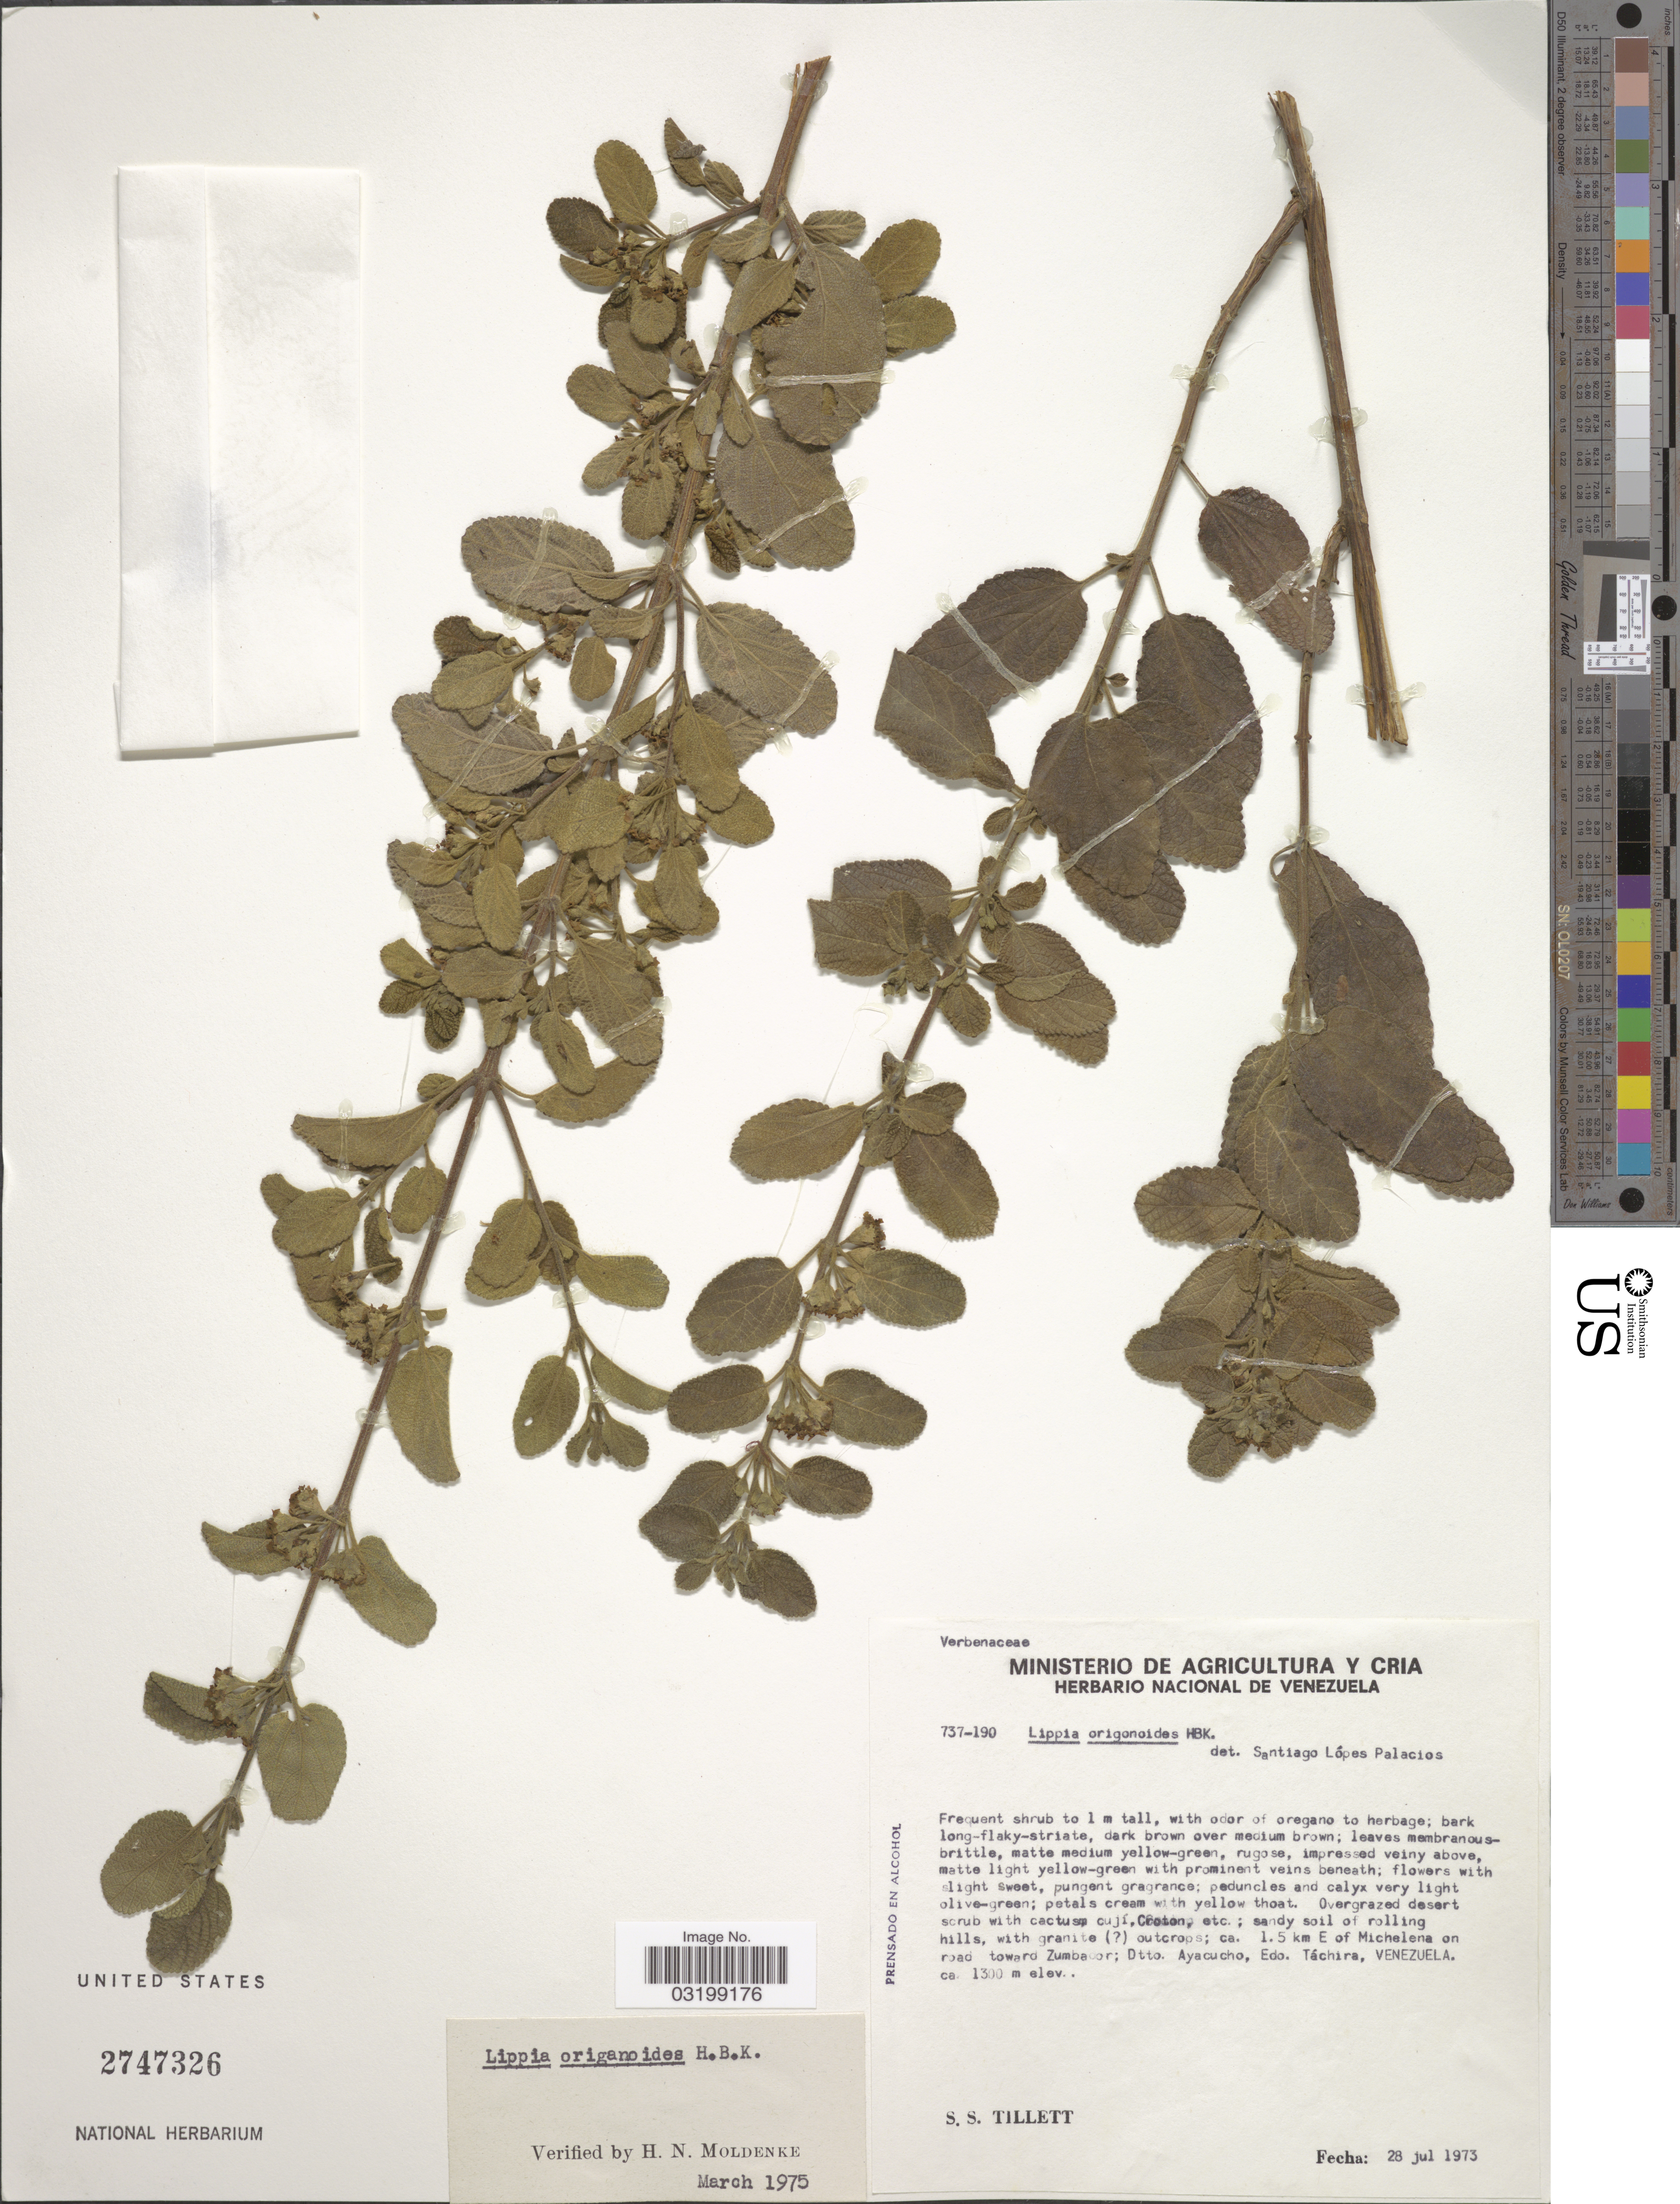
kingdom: Plantae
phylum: Tracheophyta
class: Magnoliopsida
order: Lamiales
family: Verbenaceae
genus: Lippia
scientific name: Lippia origanoides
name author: Kunth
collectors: S. S. Tillett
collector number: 737-190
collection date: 1973-07-28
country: Venezuela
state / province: Tachira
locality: Ca. 1.5 km E of Michelena on road toward Zumbador; Dtto. Ayacucho, Edo. Táchira.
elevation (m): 1300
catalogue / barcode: US 2747326